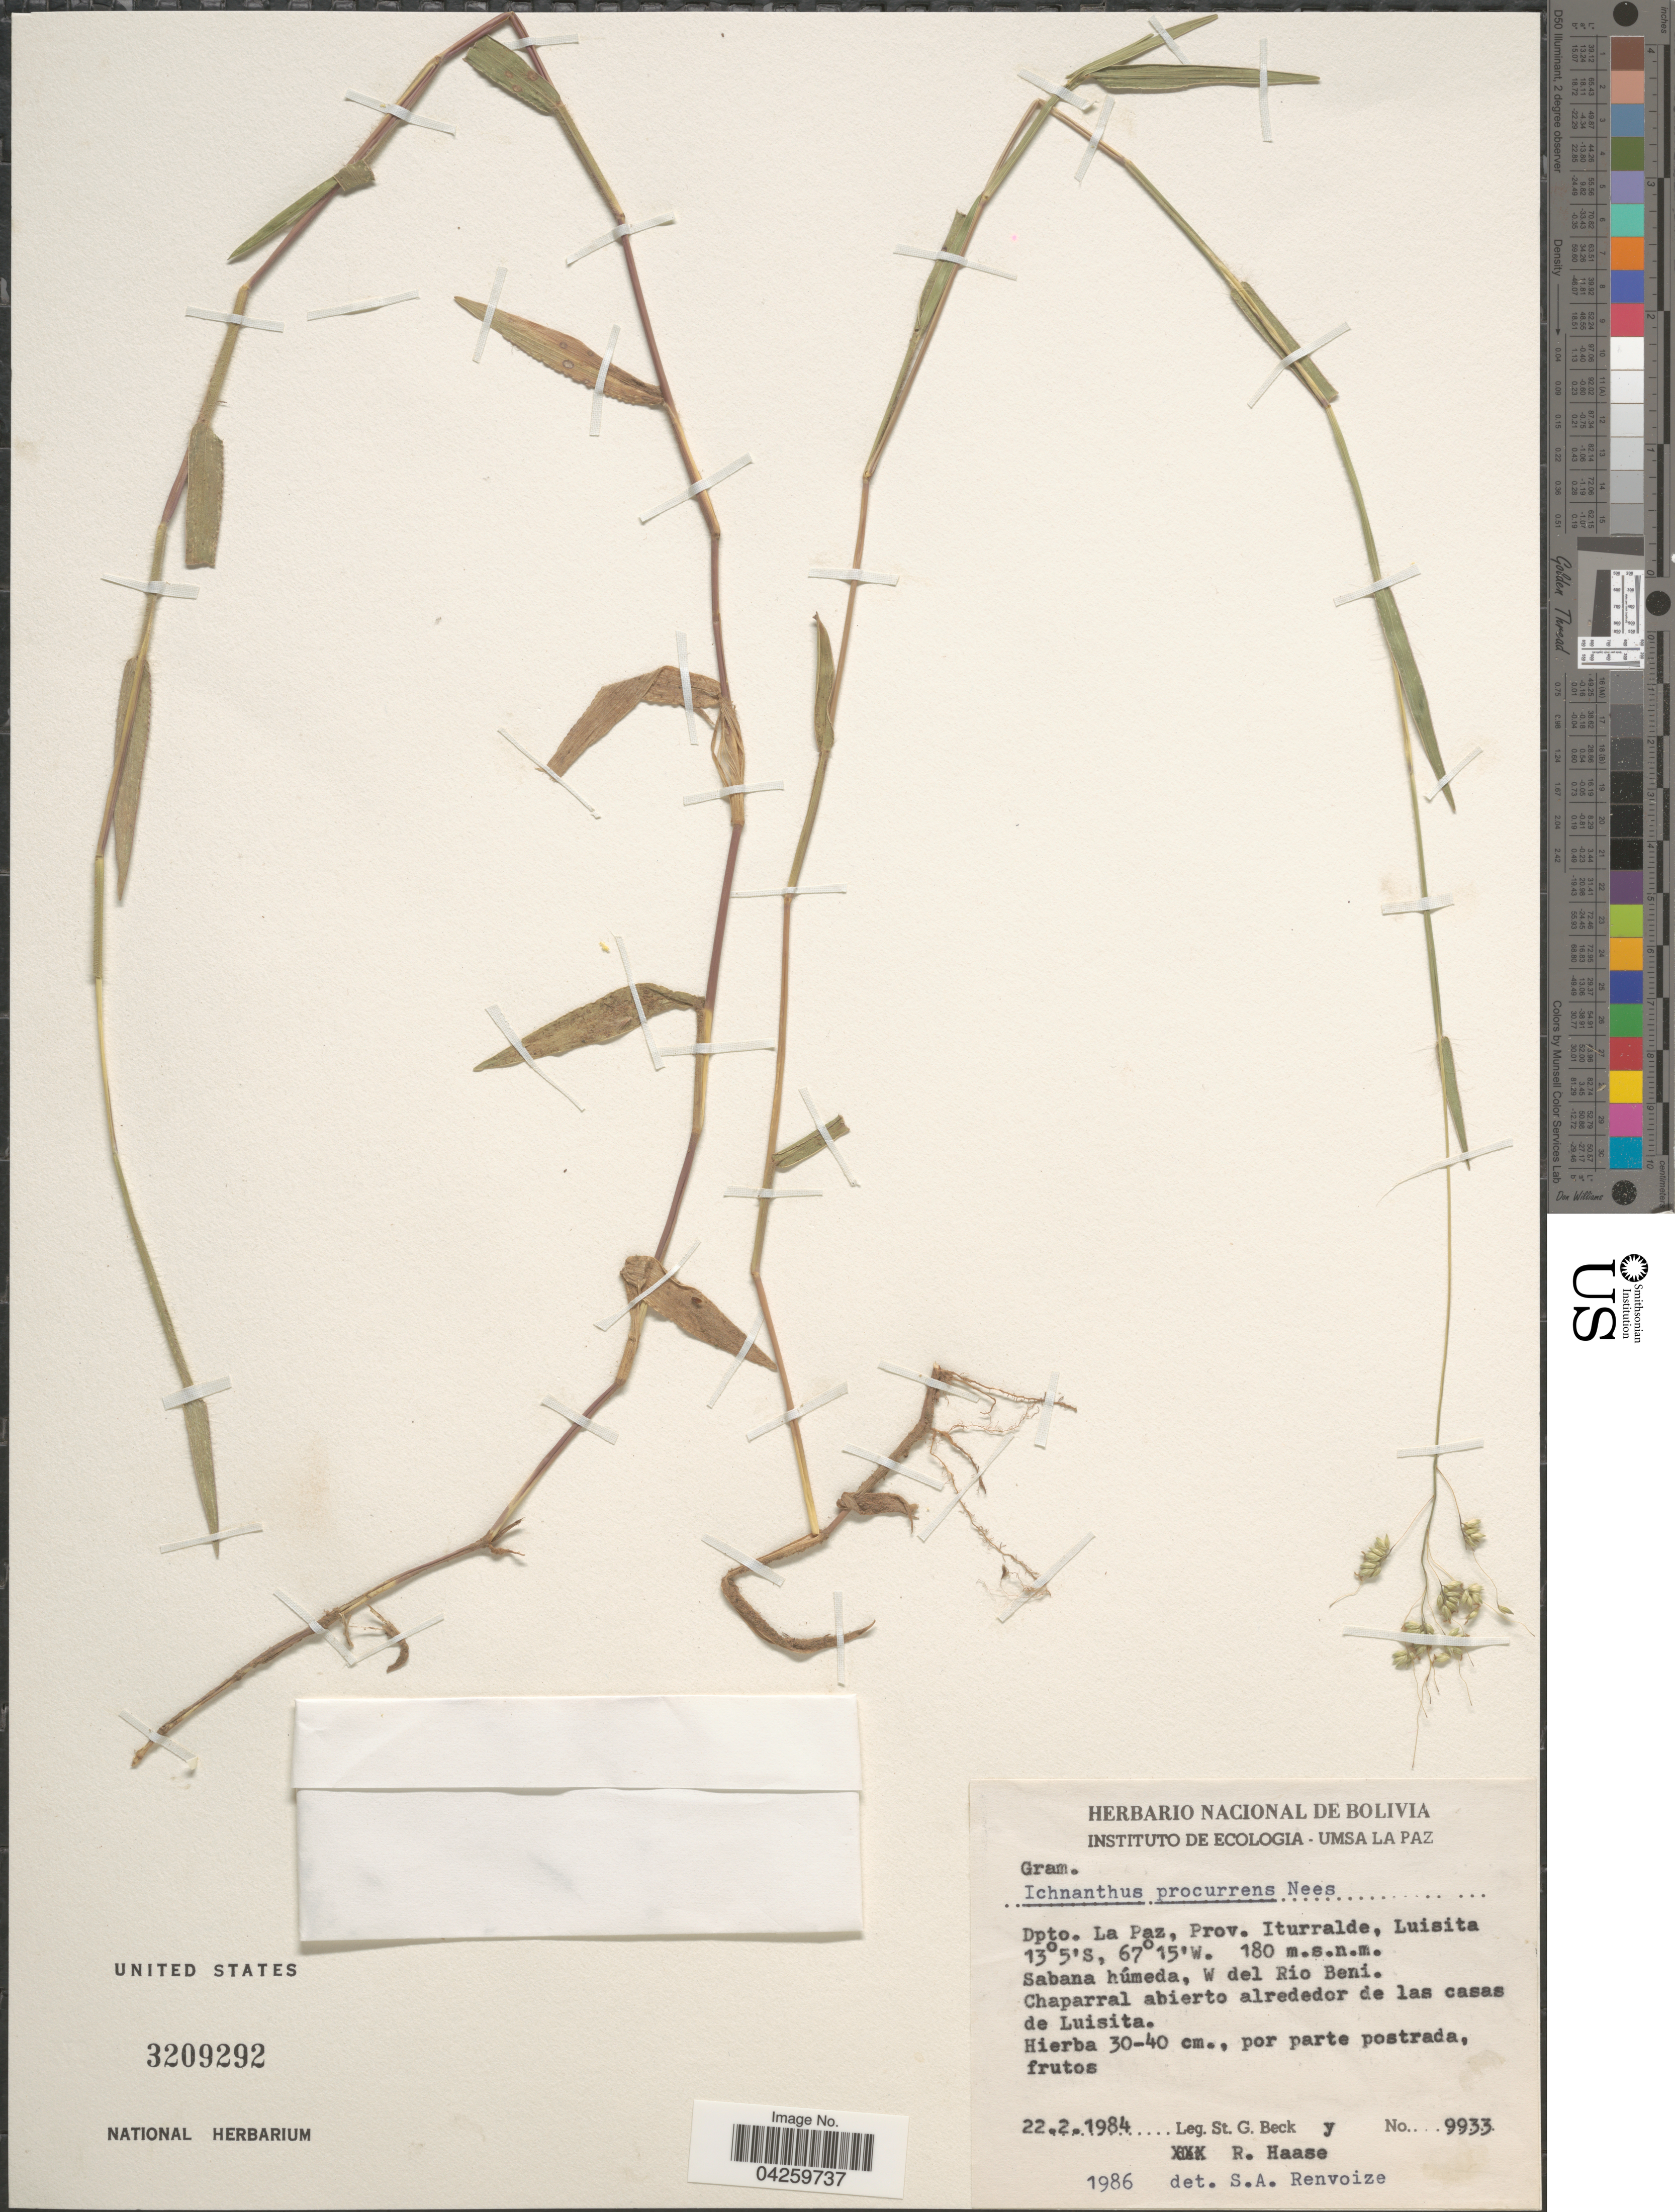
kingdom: Plantae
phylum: Tracheophyta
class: Liliopsida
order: Poales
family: Poaceae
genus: Ichnanthus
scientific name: Ichnanthus procurrens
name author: (Nees ex Trin.) Swallen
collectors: S. G. Beck & R. Haase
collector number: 9933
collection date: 1984-02-22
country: Bolivia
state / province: La Paz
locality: Dpto. La Paz, Prov. Iturralde, Luisita. Sabana húmeda, W del Rio Beni. Chaparral abierto alrededor de las casas de Luisita.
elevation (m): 180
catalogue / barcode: US 3209292